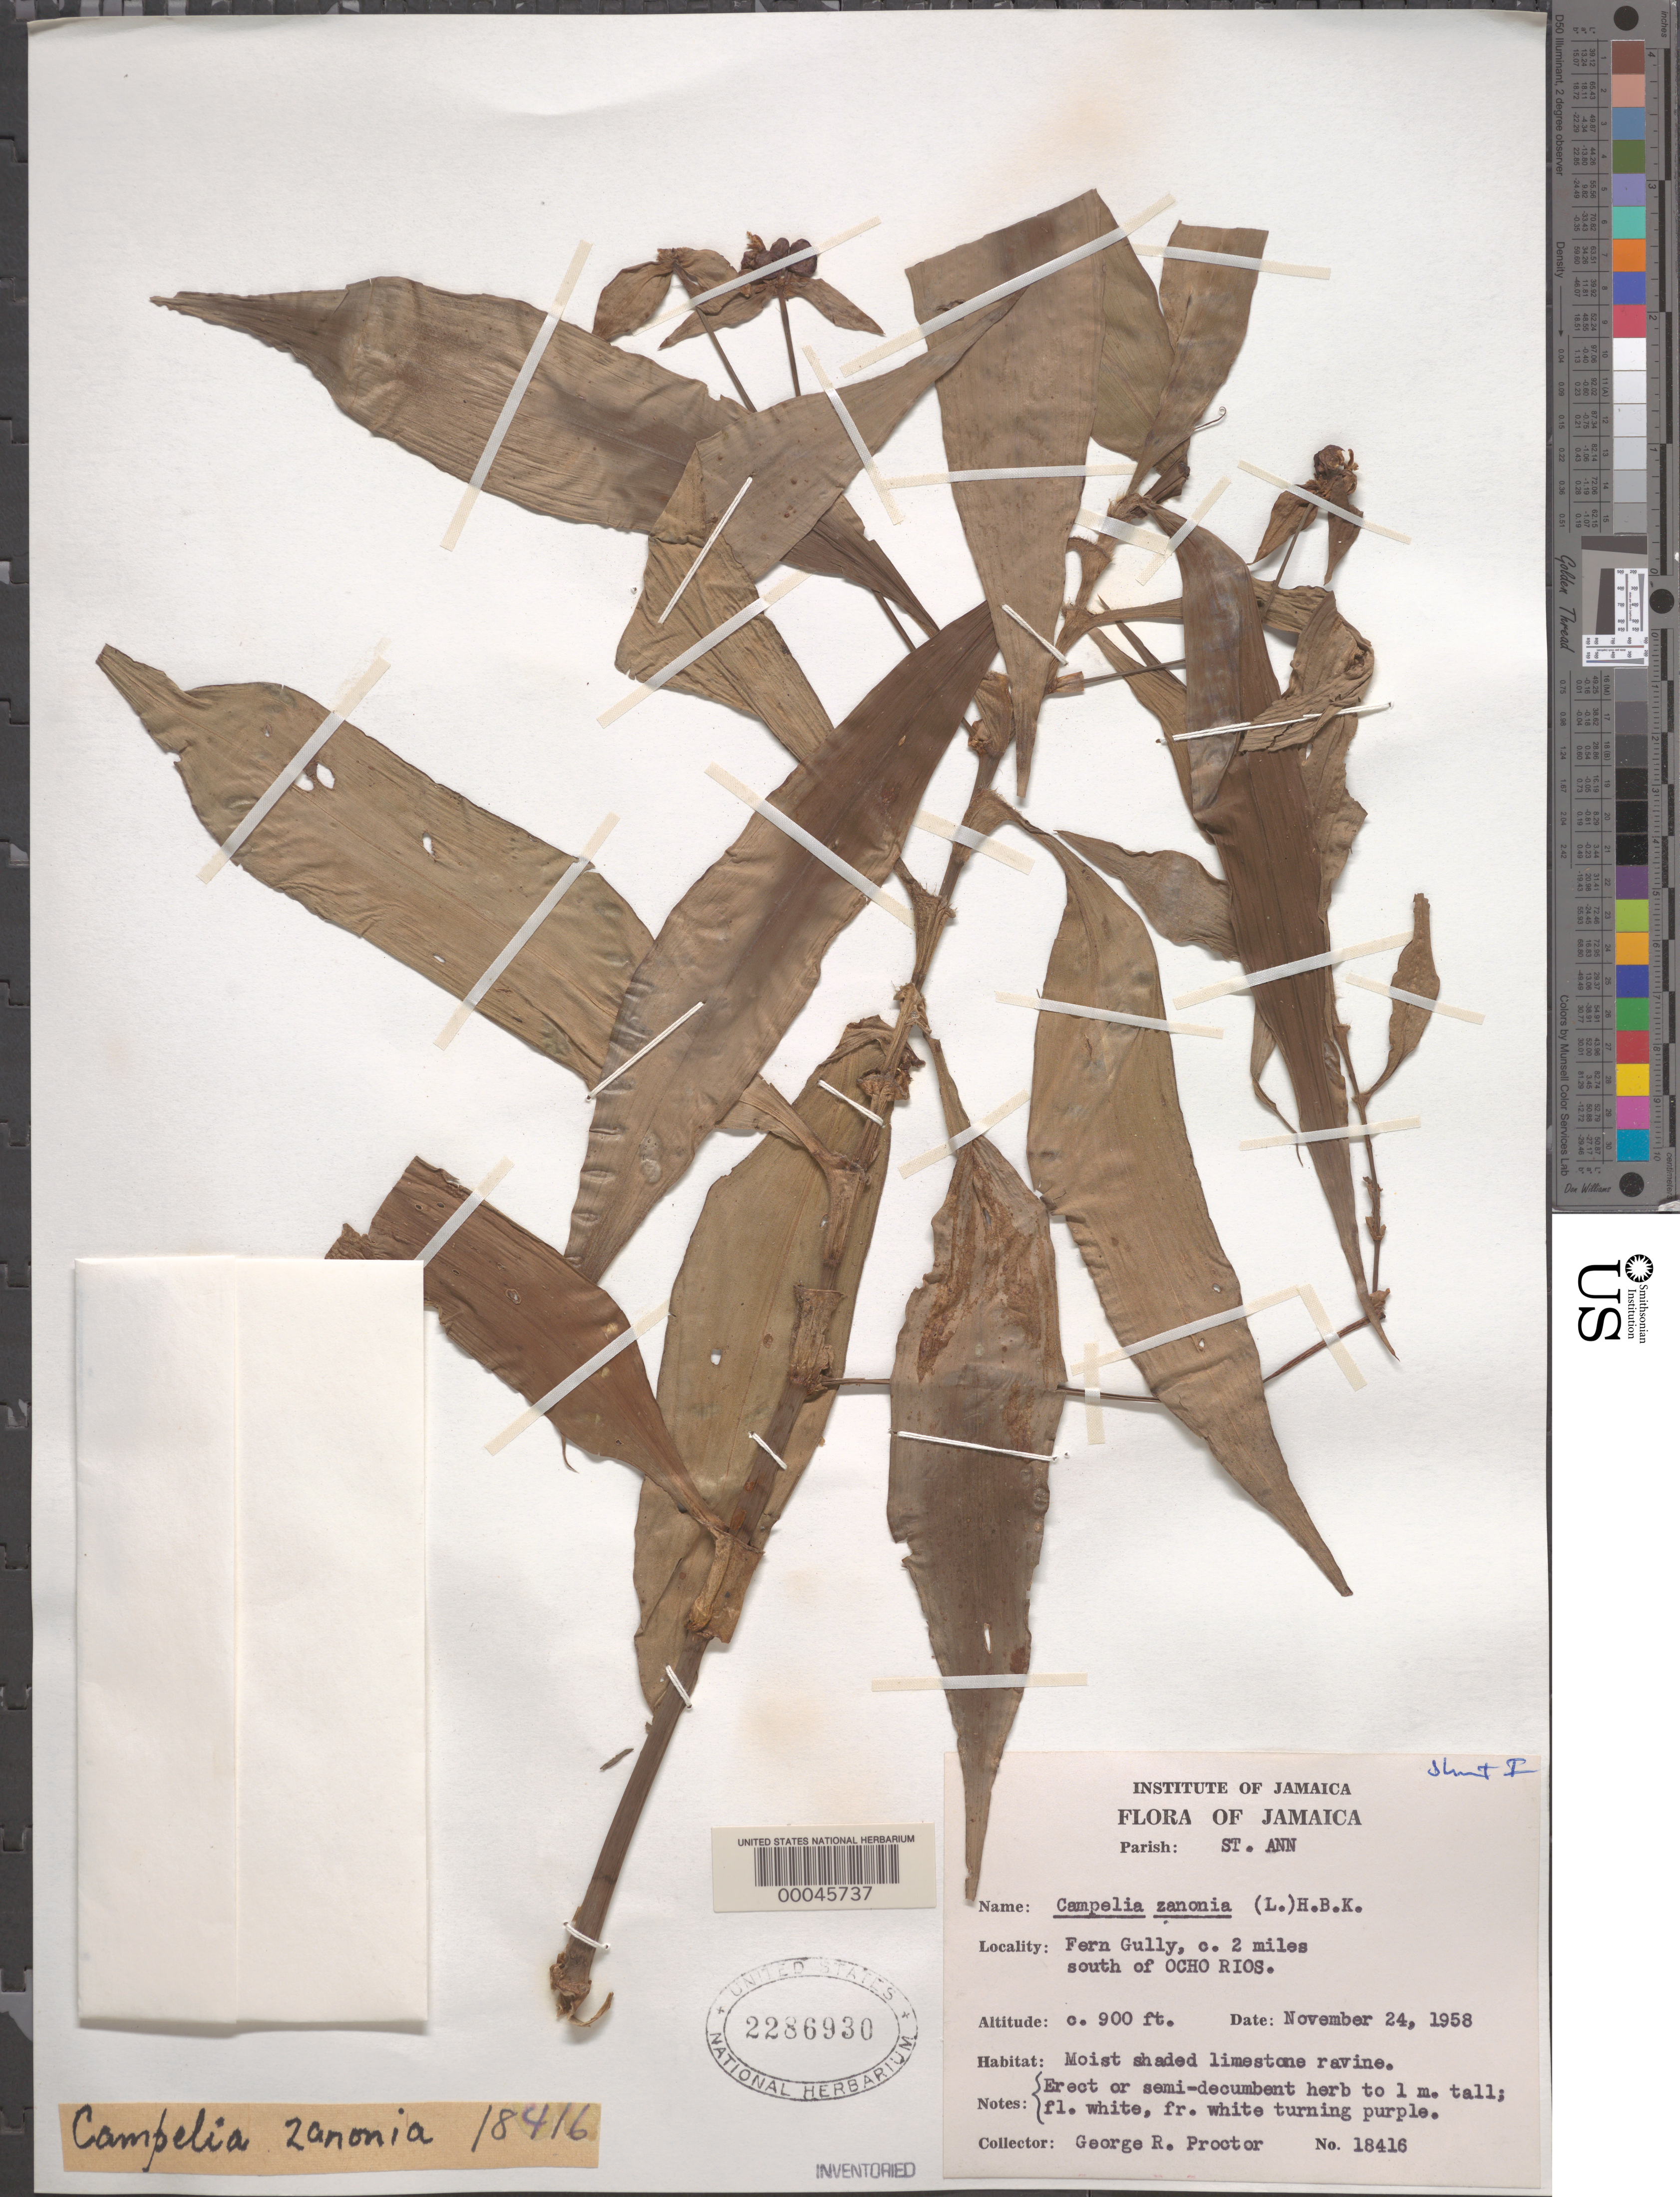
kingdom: Plantae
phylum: Tracheophyta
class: Liliopsida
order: Commelinales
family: Commelinaceae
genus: Tradescantia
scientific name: Tradescantia zanonia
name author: (L.) Sw.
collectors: G. R. Proctor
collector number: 18416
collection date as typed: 24 Nov 1958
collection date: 1958-11-24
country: Jamaica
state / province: Saint Ann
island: Greater Antilles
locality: Fern Fully, c. 2 miles south of Ocho Rios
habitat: Moist, shaded limestone ravine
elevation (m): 275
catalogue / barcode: US 2286930